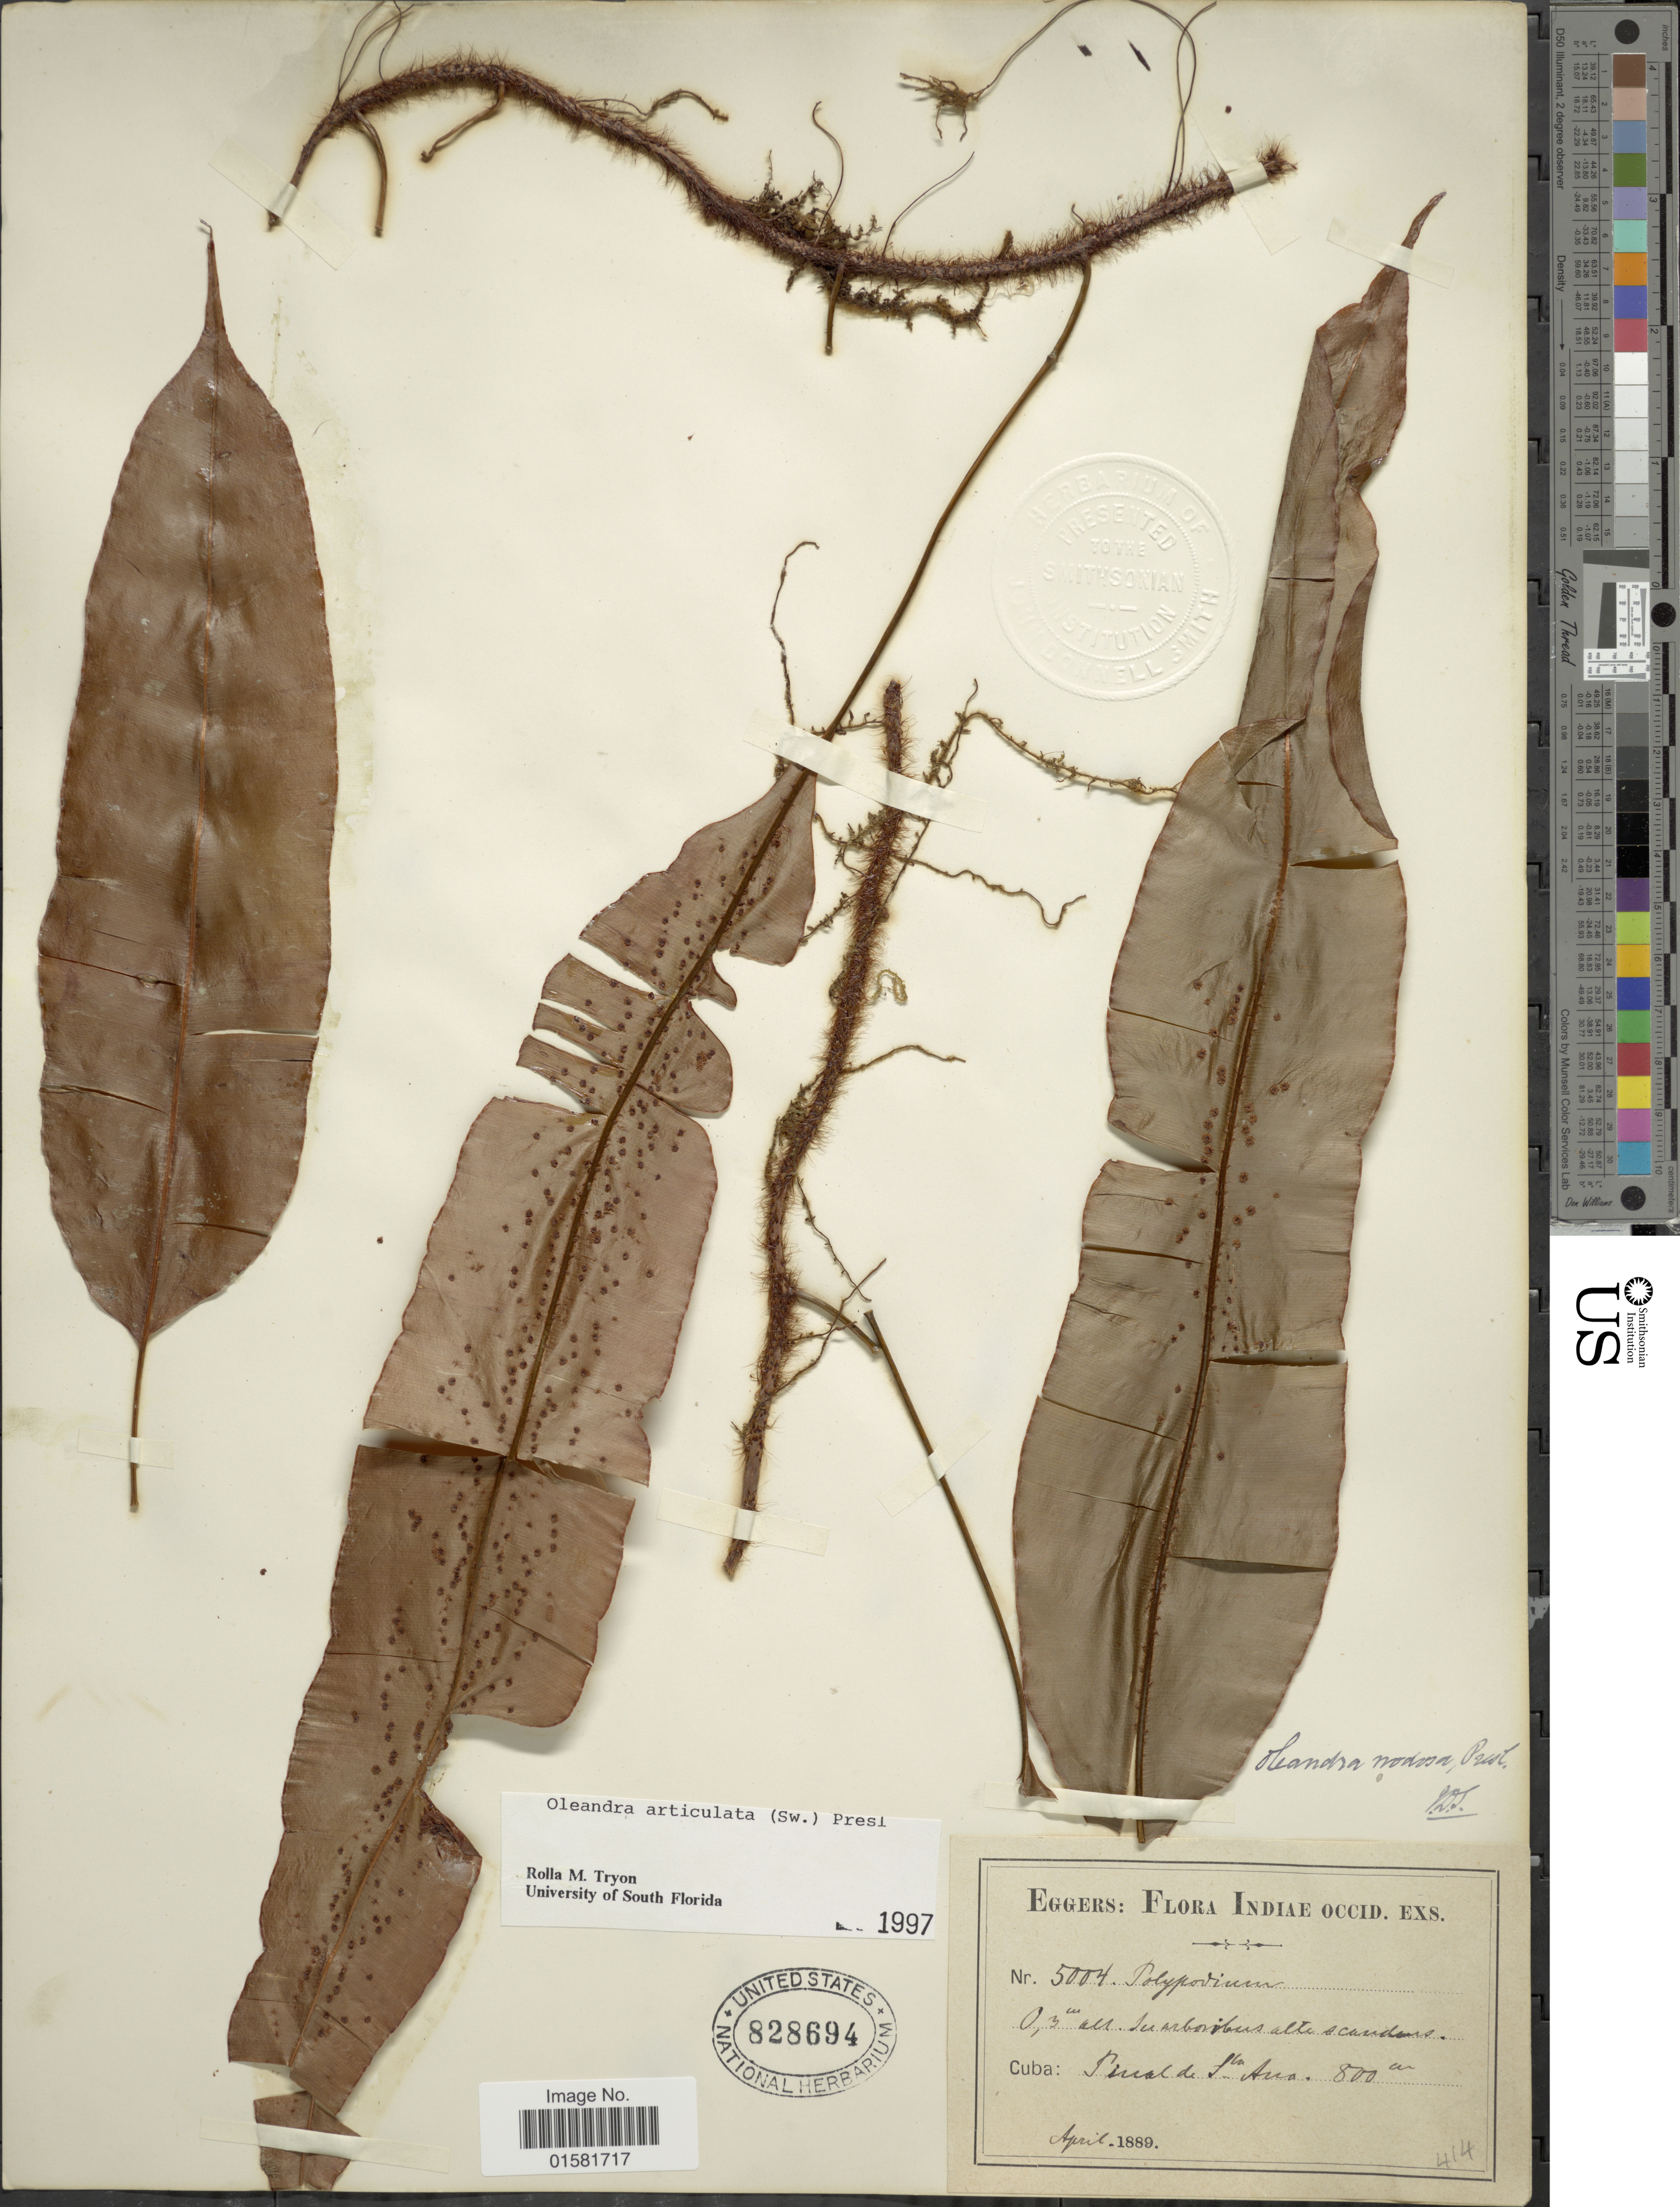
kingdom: Plantae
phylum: Tracheophyta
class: Polypodiopsida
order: Polypodiales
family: Oleandraceae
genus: Oleandra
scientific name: Oleandra articulata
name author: (Sw.) C. Presl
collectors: -. Eggers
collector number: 5004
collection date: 1889-04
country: Cuba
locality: Cuba, Pinal de Sta. Ana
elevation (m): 800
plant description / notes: St. = Sta.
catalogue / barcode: US 828694